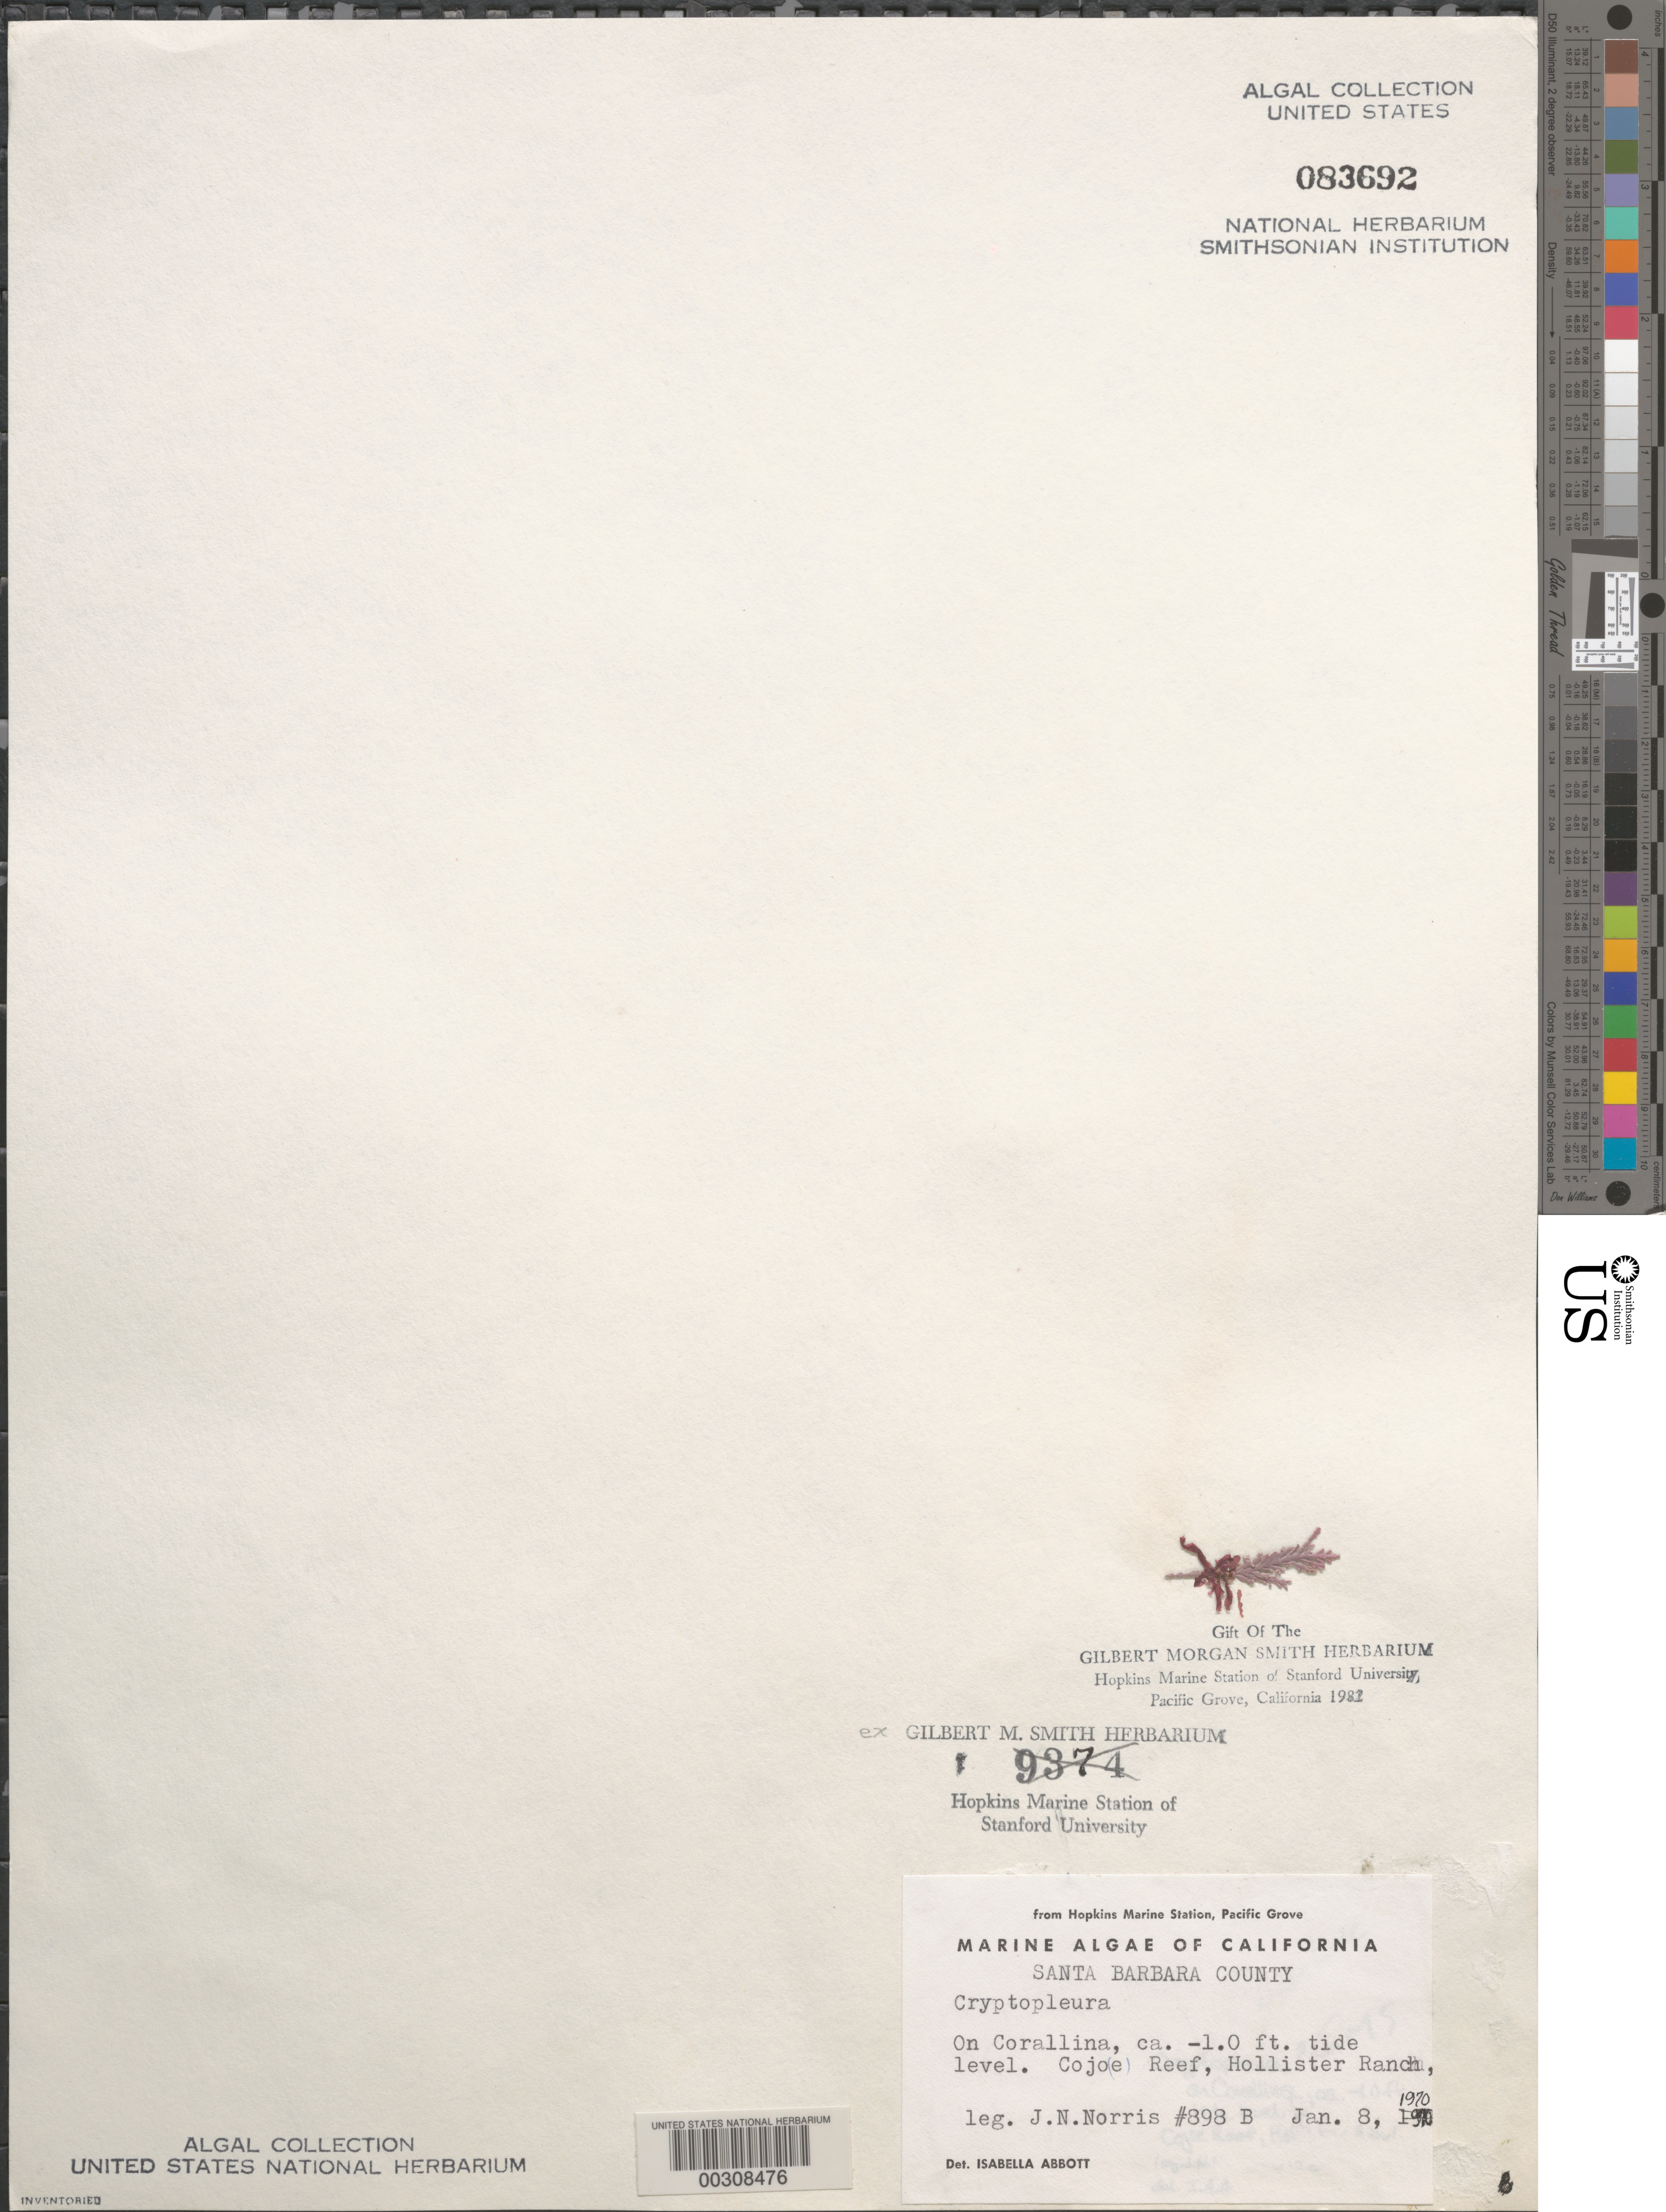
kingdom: Plantae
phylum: Rhodophyta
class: Florideophyceae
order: Ceramiales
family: Delesseriaceae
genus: Cryptopleura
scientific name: Cryptopleura sp.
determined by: Abbott, Isabella A.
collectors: J. N. Norris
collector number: JN-898b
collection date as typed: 08 Jan 1970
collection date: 1970-01-08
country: United States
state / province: California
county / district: Santa Barbara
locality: Cojo Reef, Hollister Ranch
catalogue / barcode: US 83692